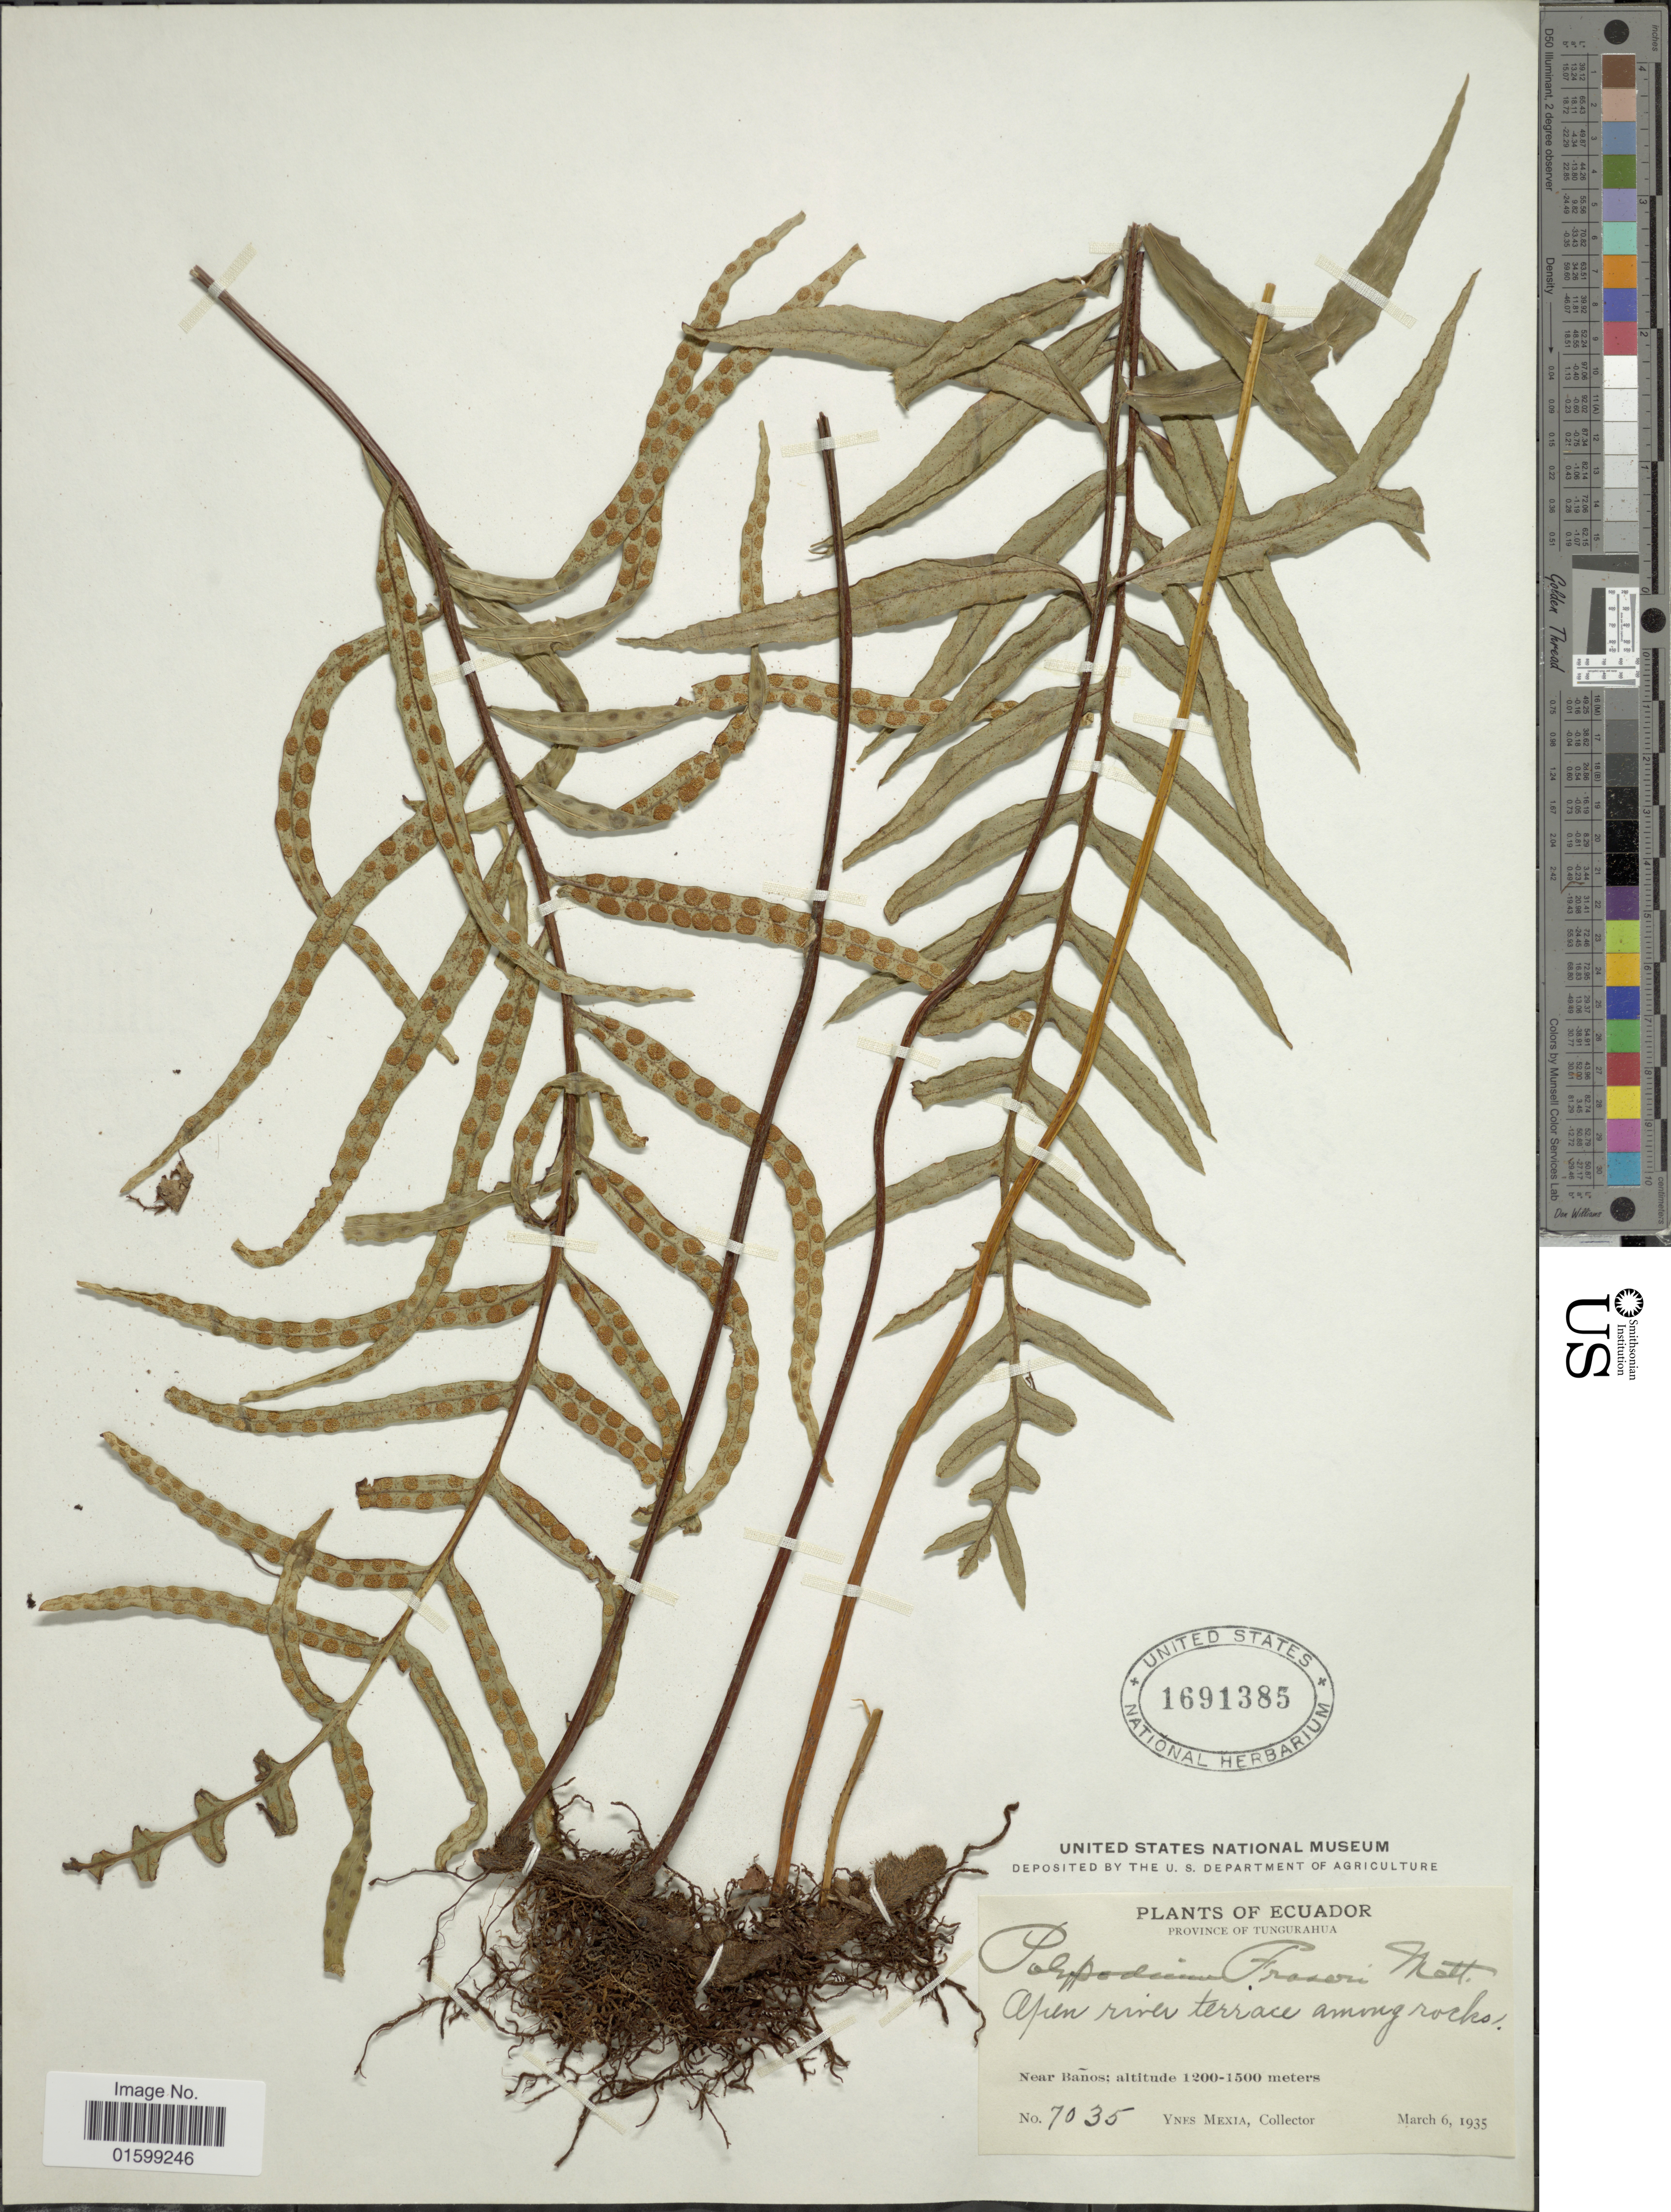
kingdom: Plantae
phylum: Tracheophyta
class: Polypodiopsida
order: Polypodiales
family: Polypodiaceae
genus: Pleopeltis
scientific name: Pleopeltis fraseri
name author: (Kuhn) A.R. Sm.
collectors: Y. Mexia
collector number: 7035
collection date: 1935-03-06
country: Ecuador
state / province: Tungurahua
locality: Open river terrace among rocks, near Baños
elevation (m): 1200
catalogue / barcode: US 1691385